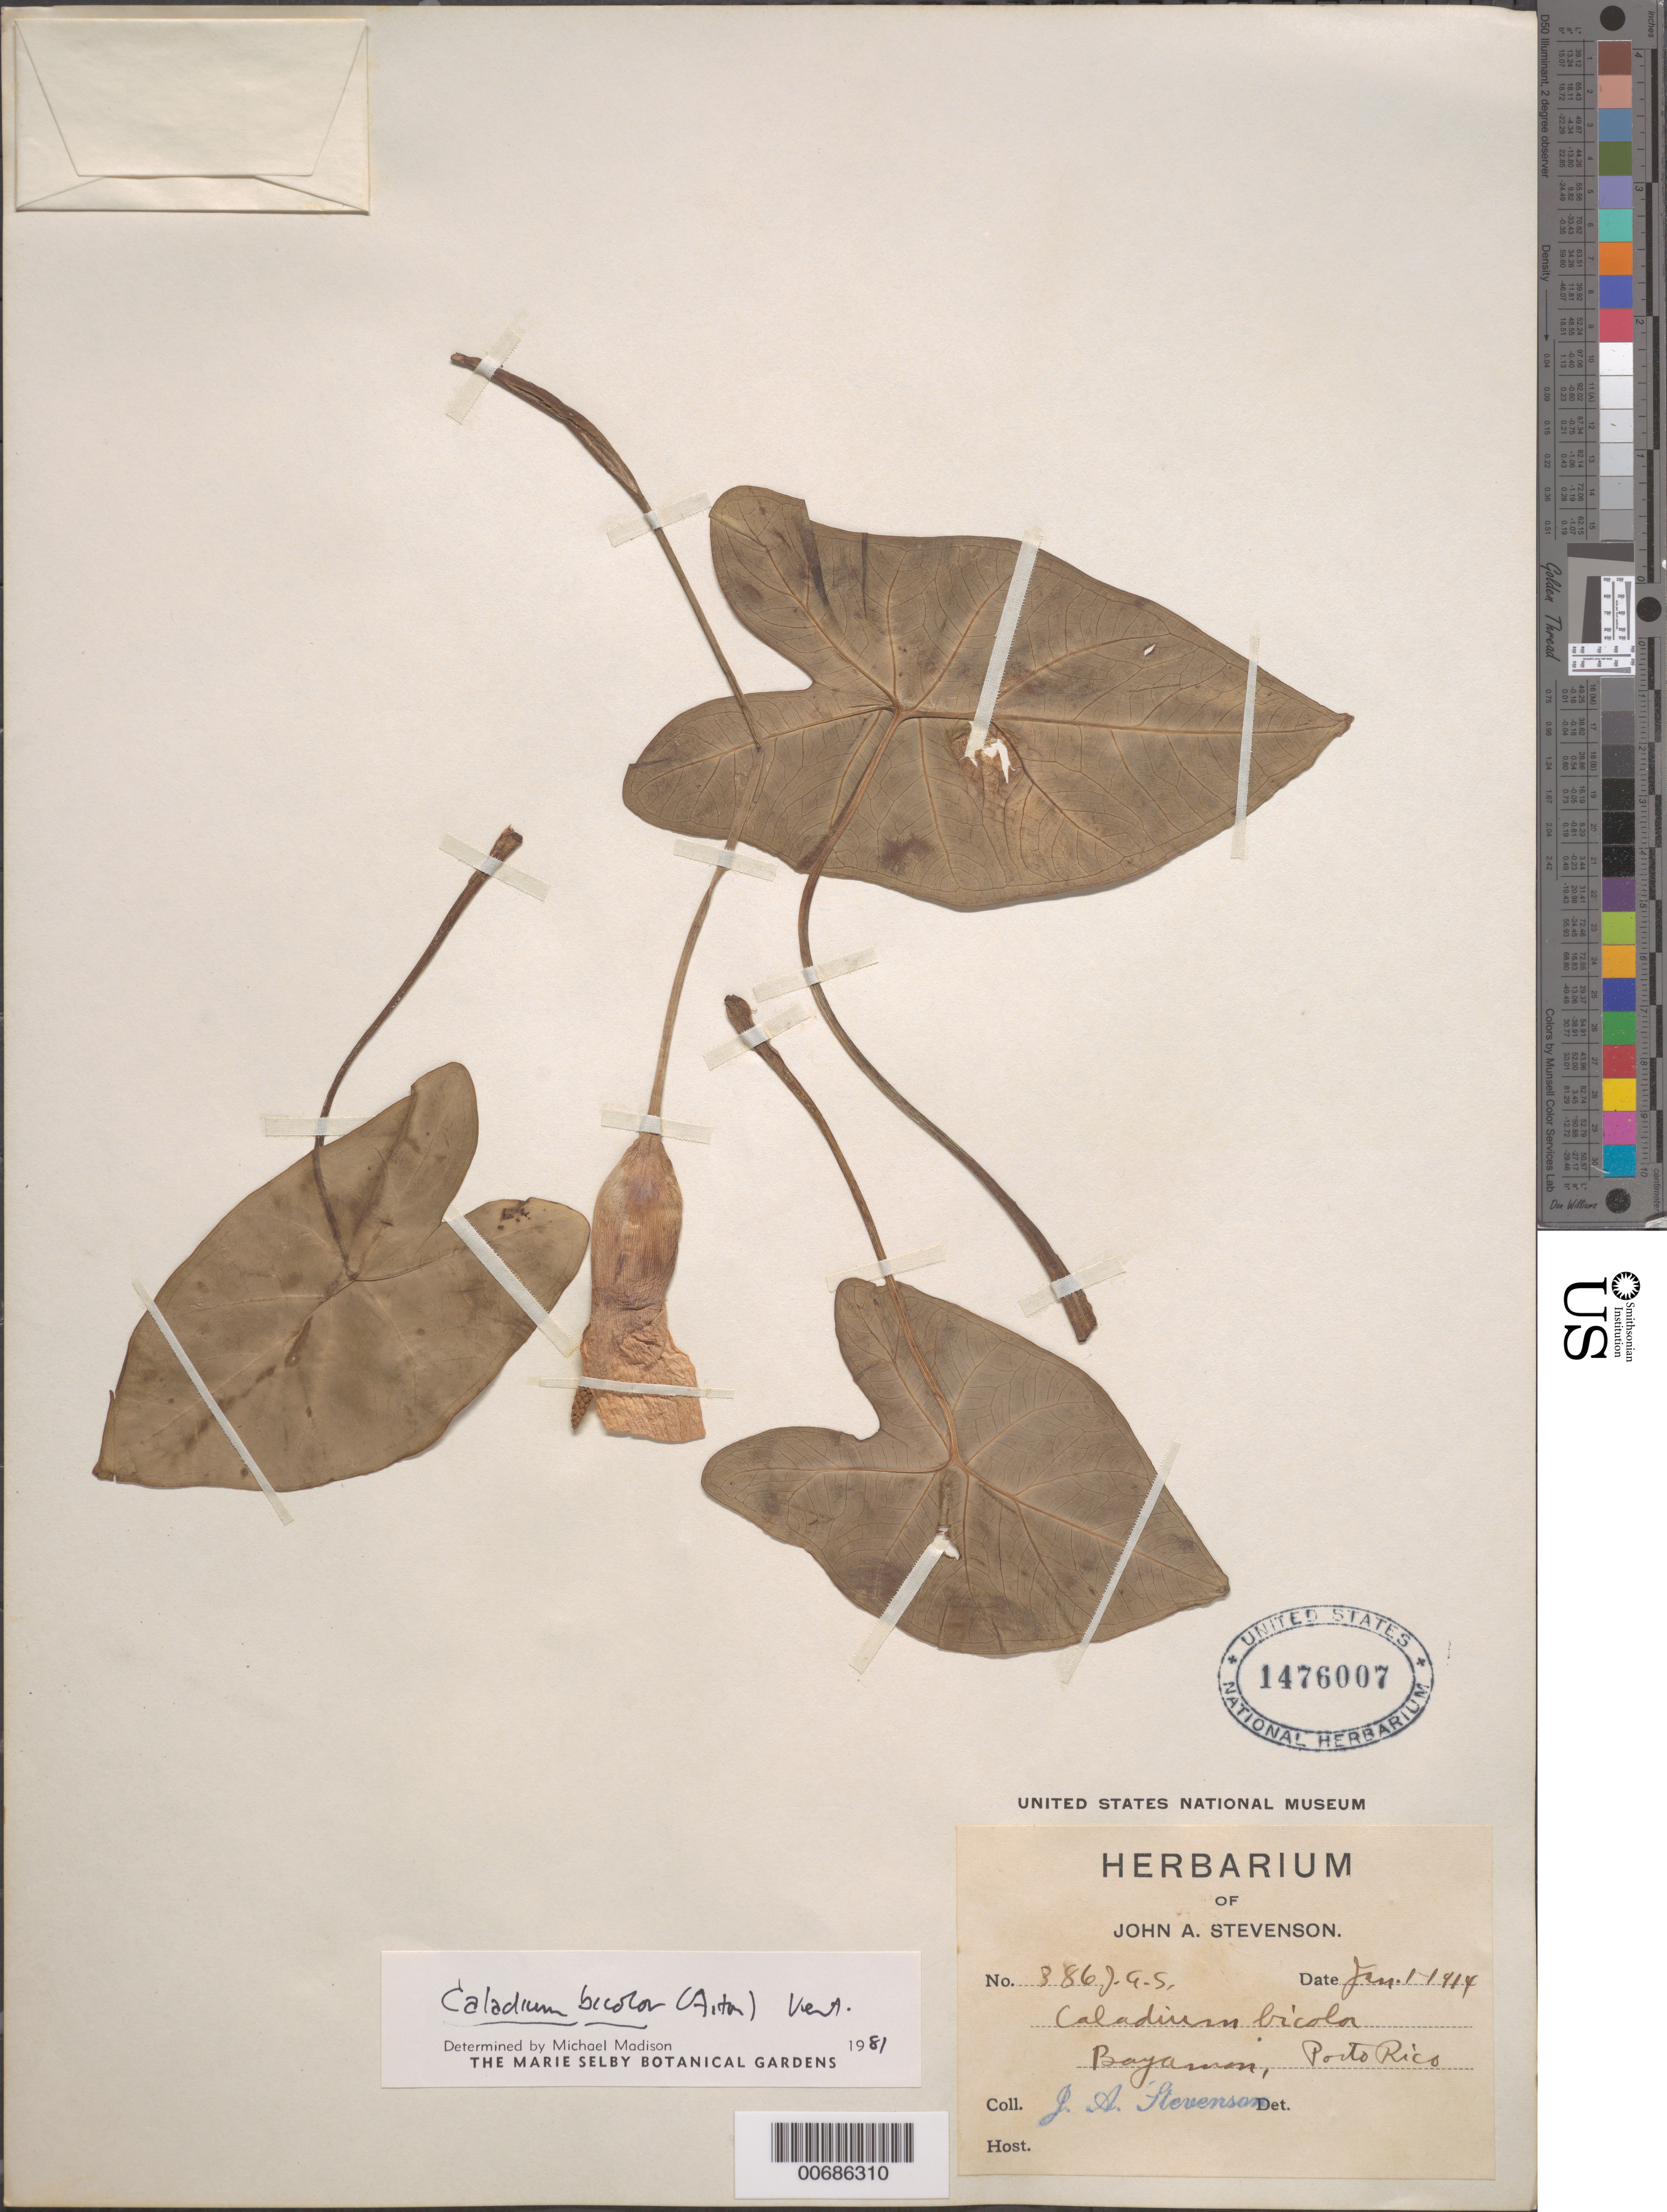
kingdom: Plantae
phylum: Tracheophyta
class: Liliopsida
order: Alismatales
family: Araceae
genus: Caladium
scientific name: Caladium bicolor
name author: (Aiton) Vent.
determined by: Madison, Michael T.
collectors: J. Stevenson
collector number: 386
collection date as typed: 01 Jan 1914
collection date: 1914-01-01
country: Puerto Rico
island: Greater Antilles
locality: Bayamon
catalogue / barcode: US 1476007